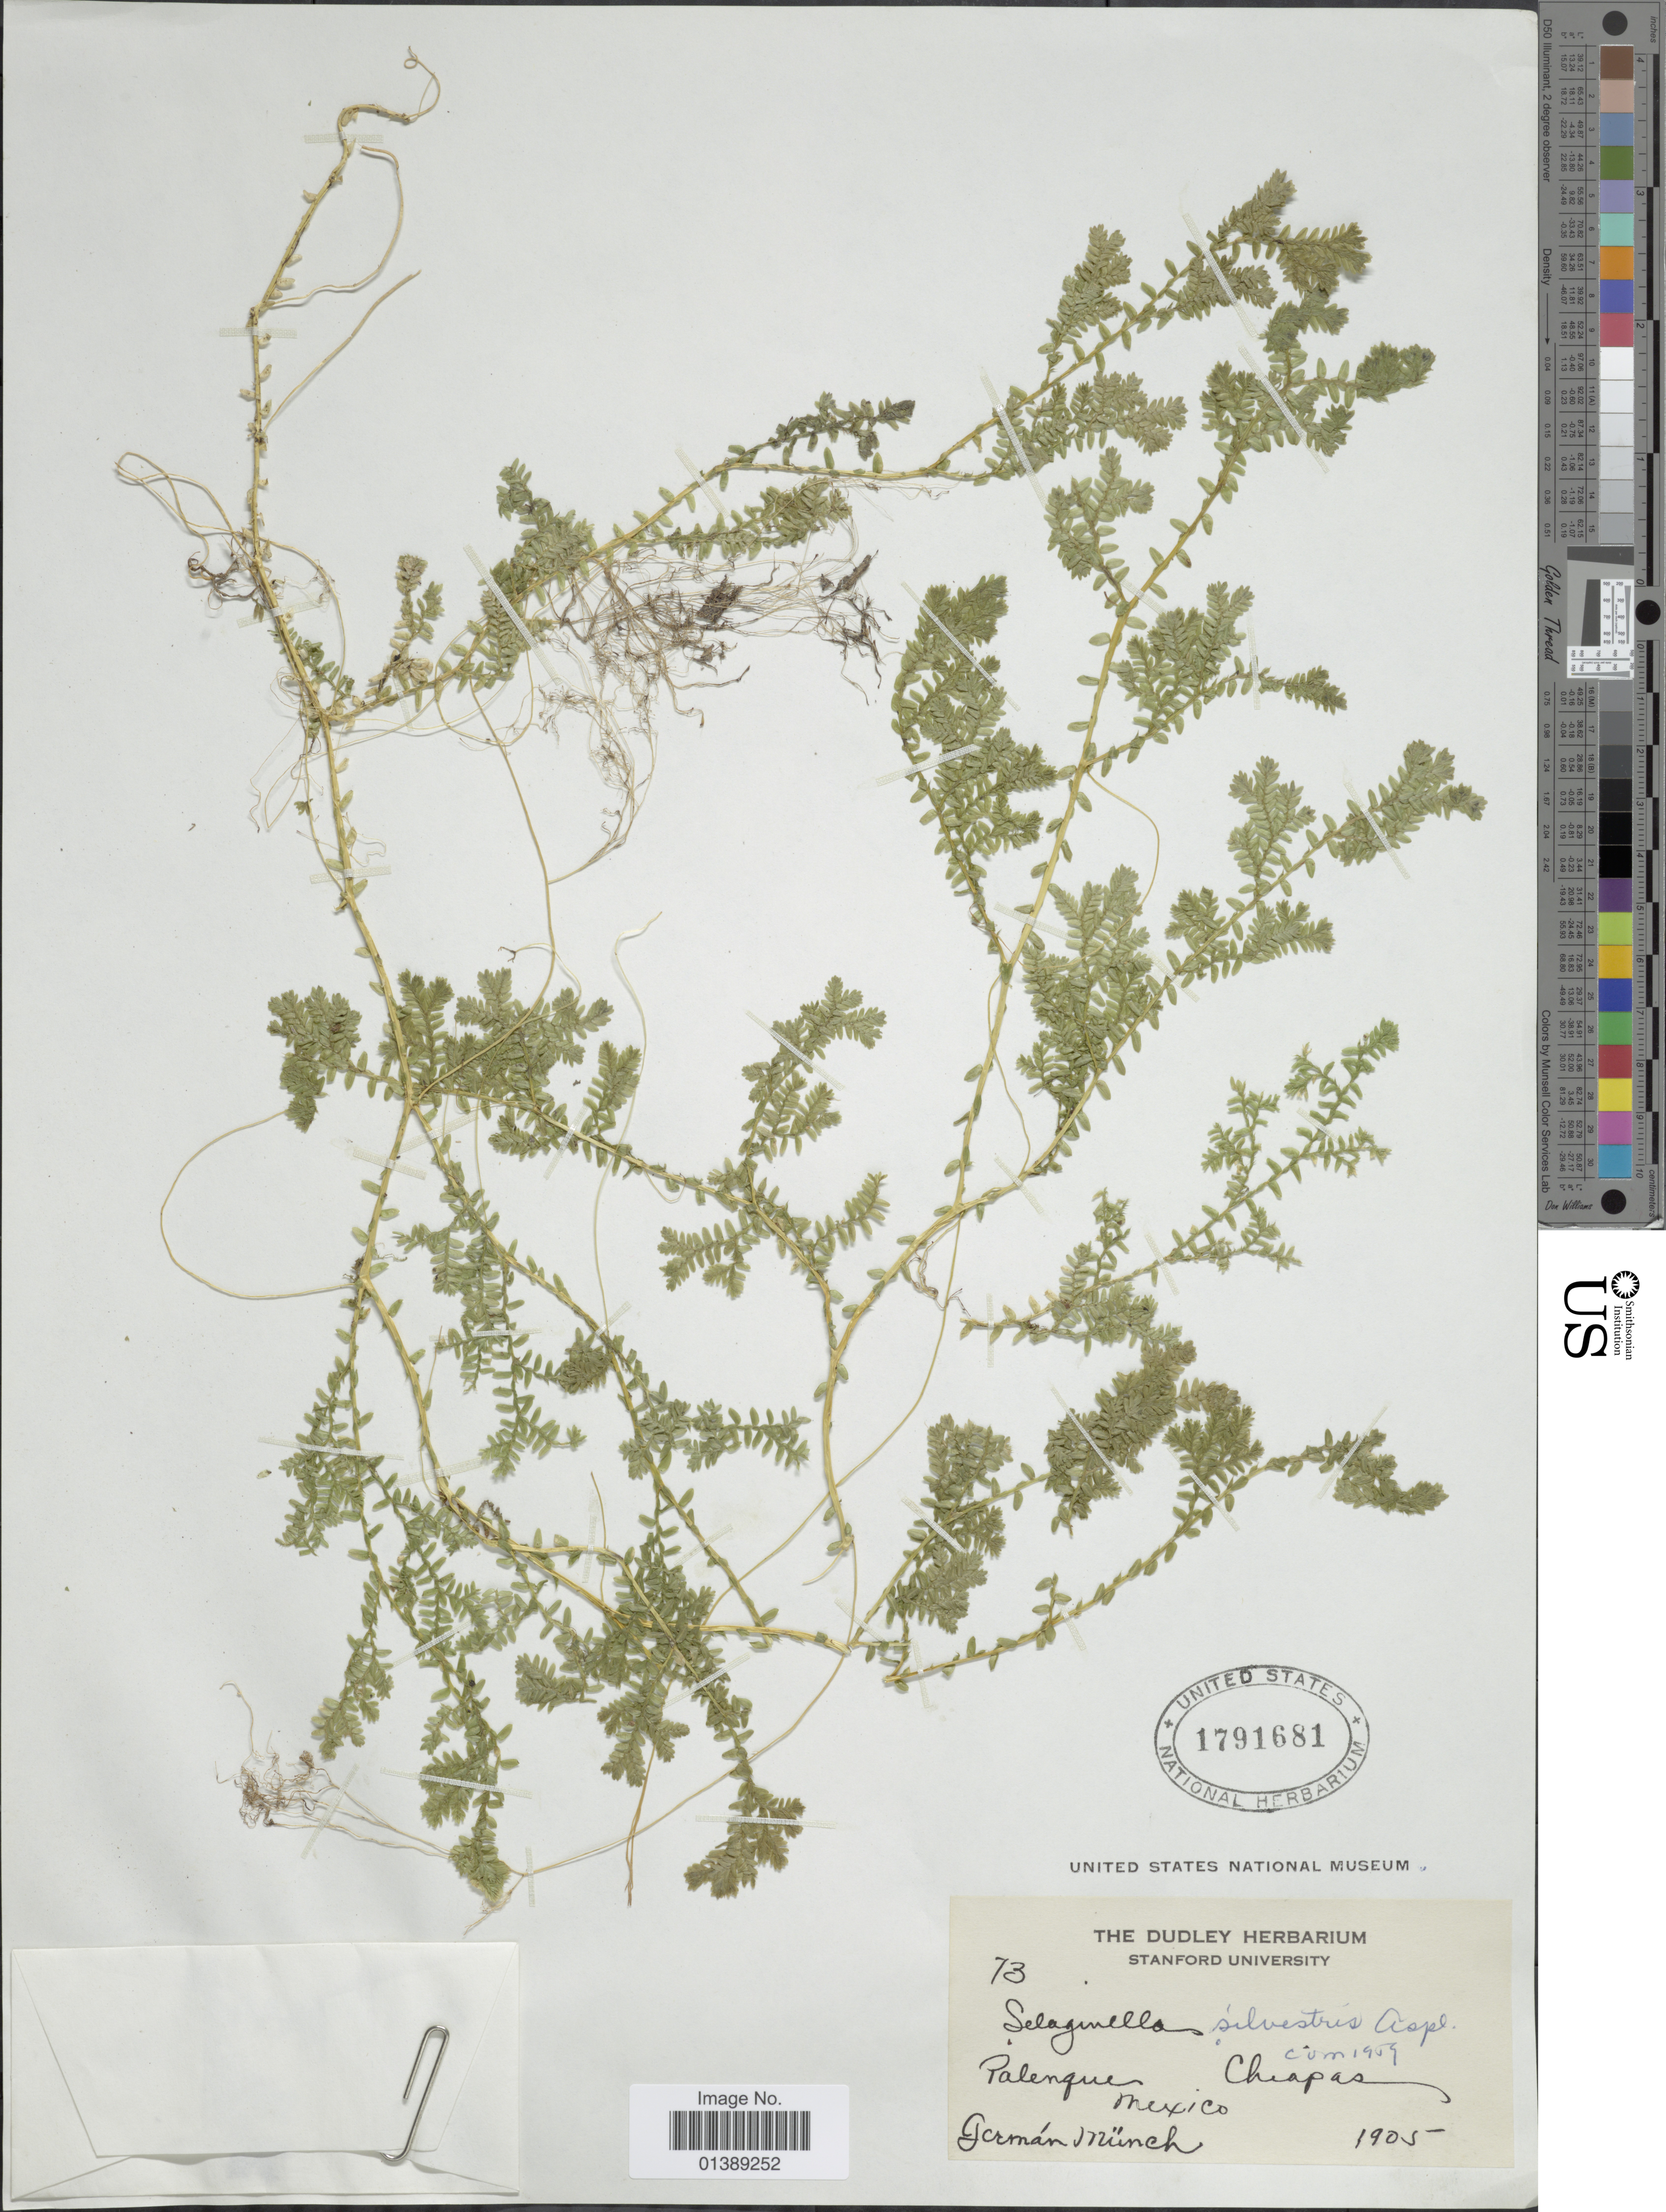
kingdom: Plantae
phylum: Tracheophyta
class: Lycopodiopsida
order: Selaginellales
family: Selaginellaceae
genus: Selaginella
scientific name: Selaginella silvestris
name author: Aspl.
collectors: G. Munch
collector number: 73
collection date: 1905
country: Mexico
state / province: Chiapas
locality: Palenque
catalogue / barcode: US 1791681